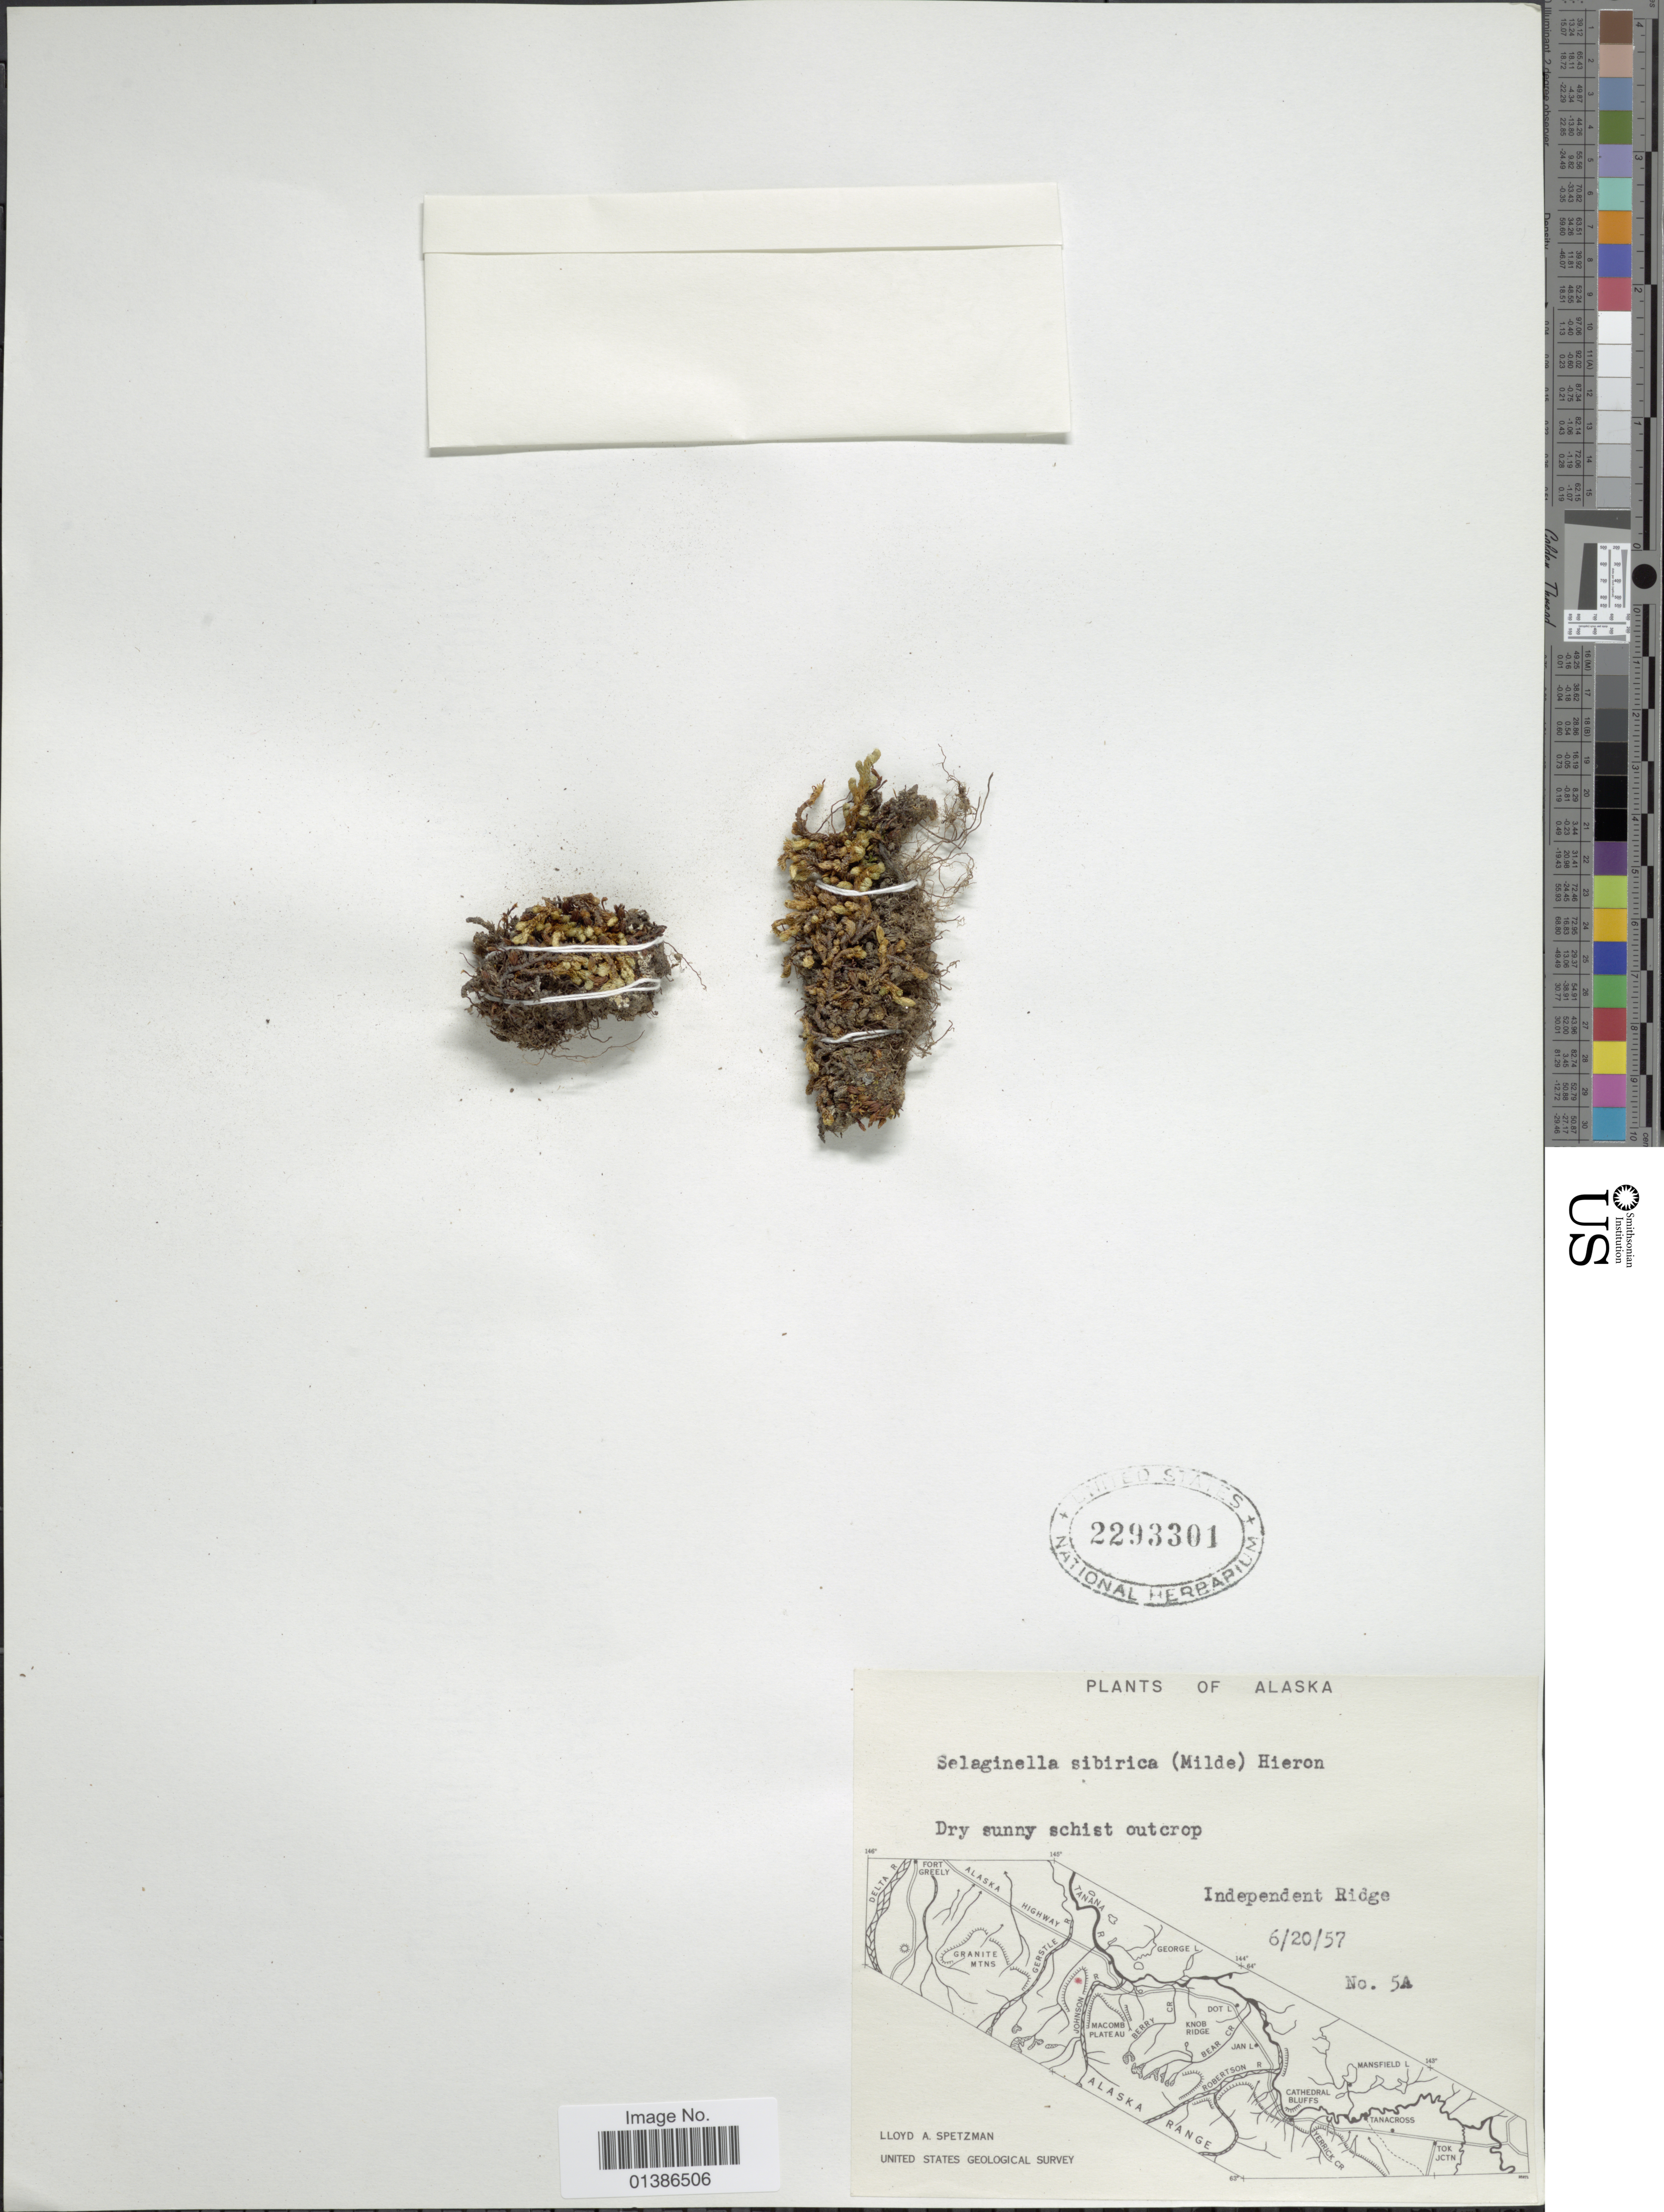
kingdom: Plantae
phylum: Tracheophyta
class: Lycopodiopsida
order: Selaginellales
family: Selaginellaceae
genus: Selaginella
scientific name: Selaginella sibirica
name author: (Milde) Hieron.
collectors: L. Spetzman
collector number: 5A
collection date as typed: Transcribed d/m/y: 20/6/57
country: United States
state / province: Alaska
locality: Independent Ridge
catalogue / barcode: US 2293301